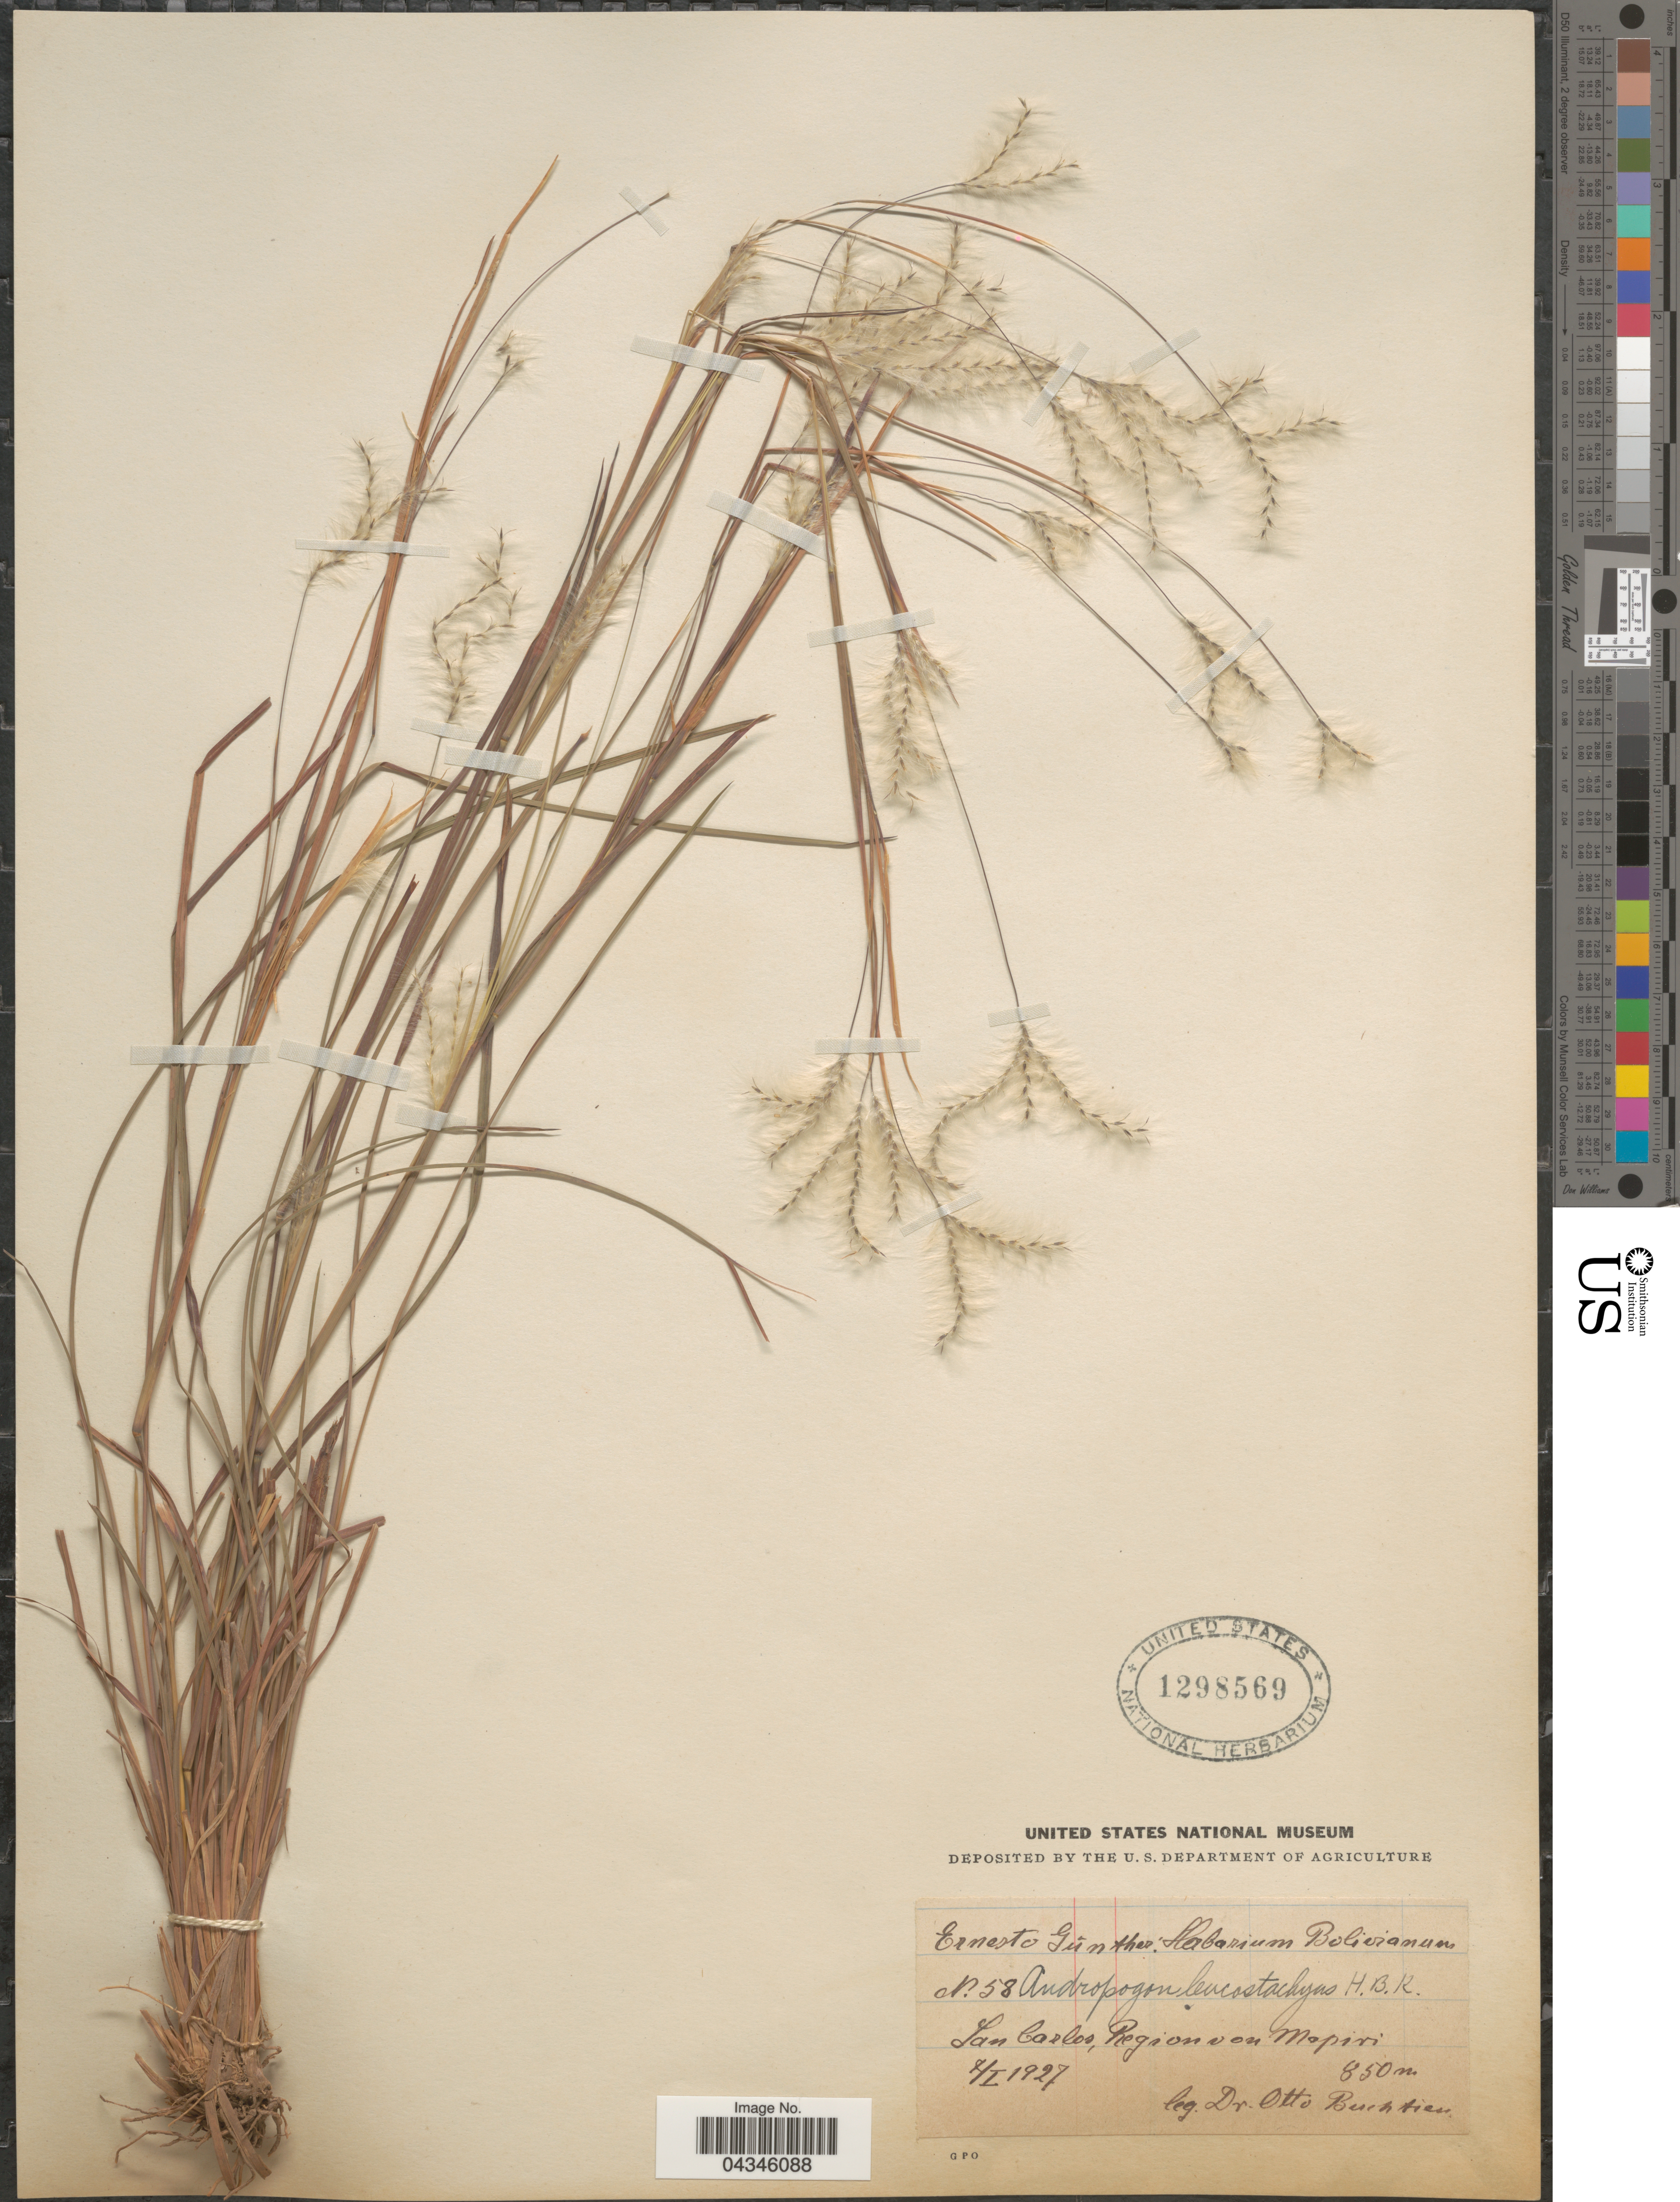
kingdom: Plantae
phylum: Tracheophyta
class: Liliopsida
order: Poales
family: Poaceae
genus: Andropogon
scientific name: Andropogon leucostachyus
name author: Kunth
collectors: O. Buchtien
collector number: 58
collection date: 1927-01-07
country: Bolivia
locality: San Carlos, Region von Mapiri.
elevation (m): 850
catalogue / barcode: US 1298569